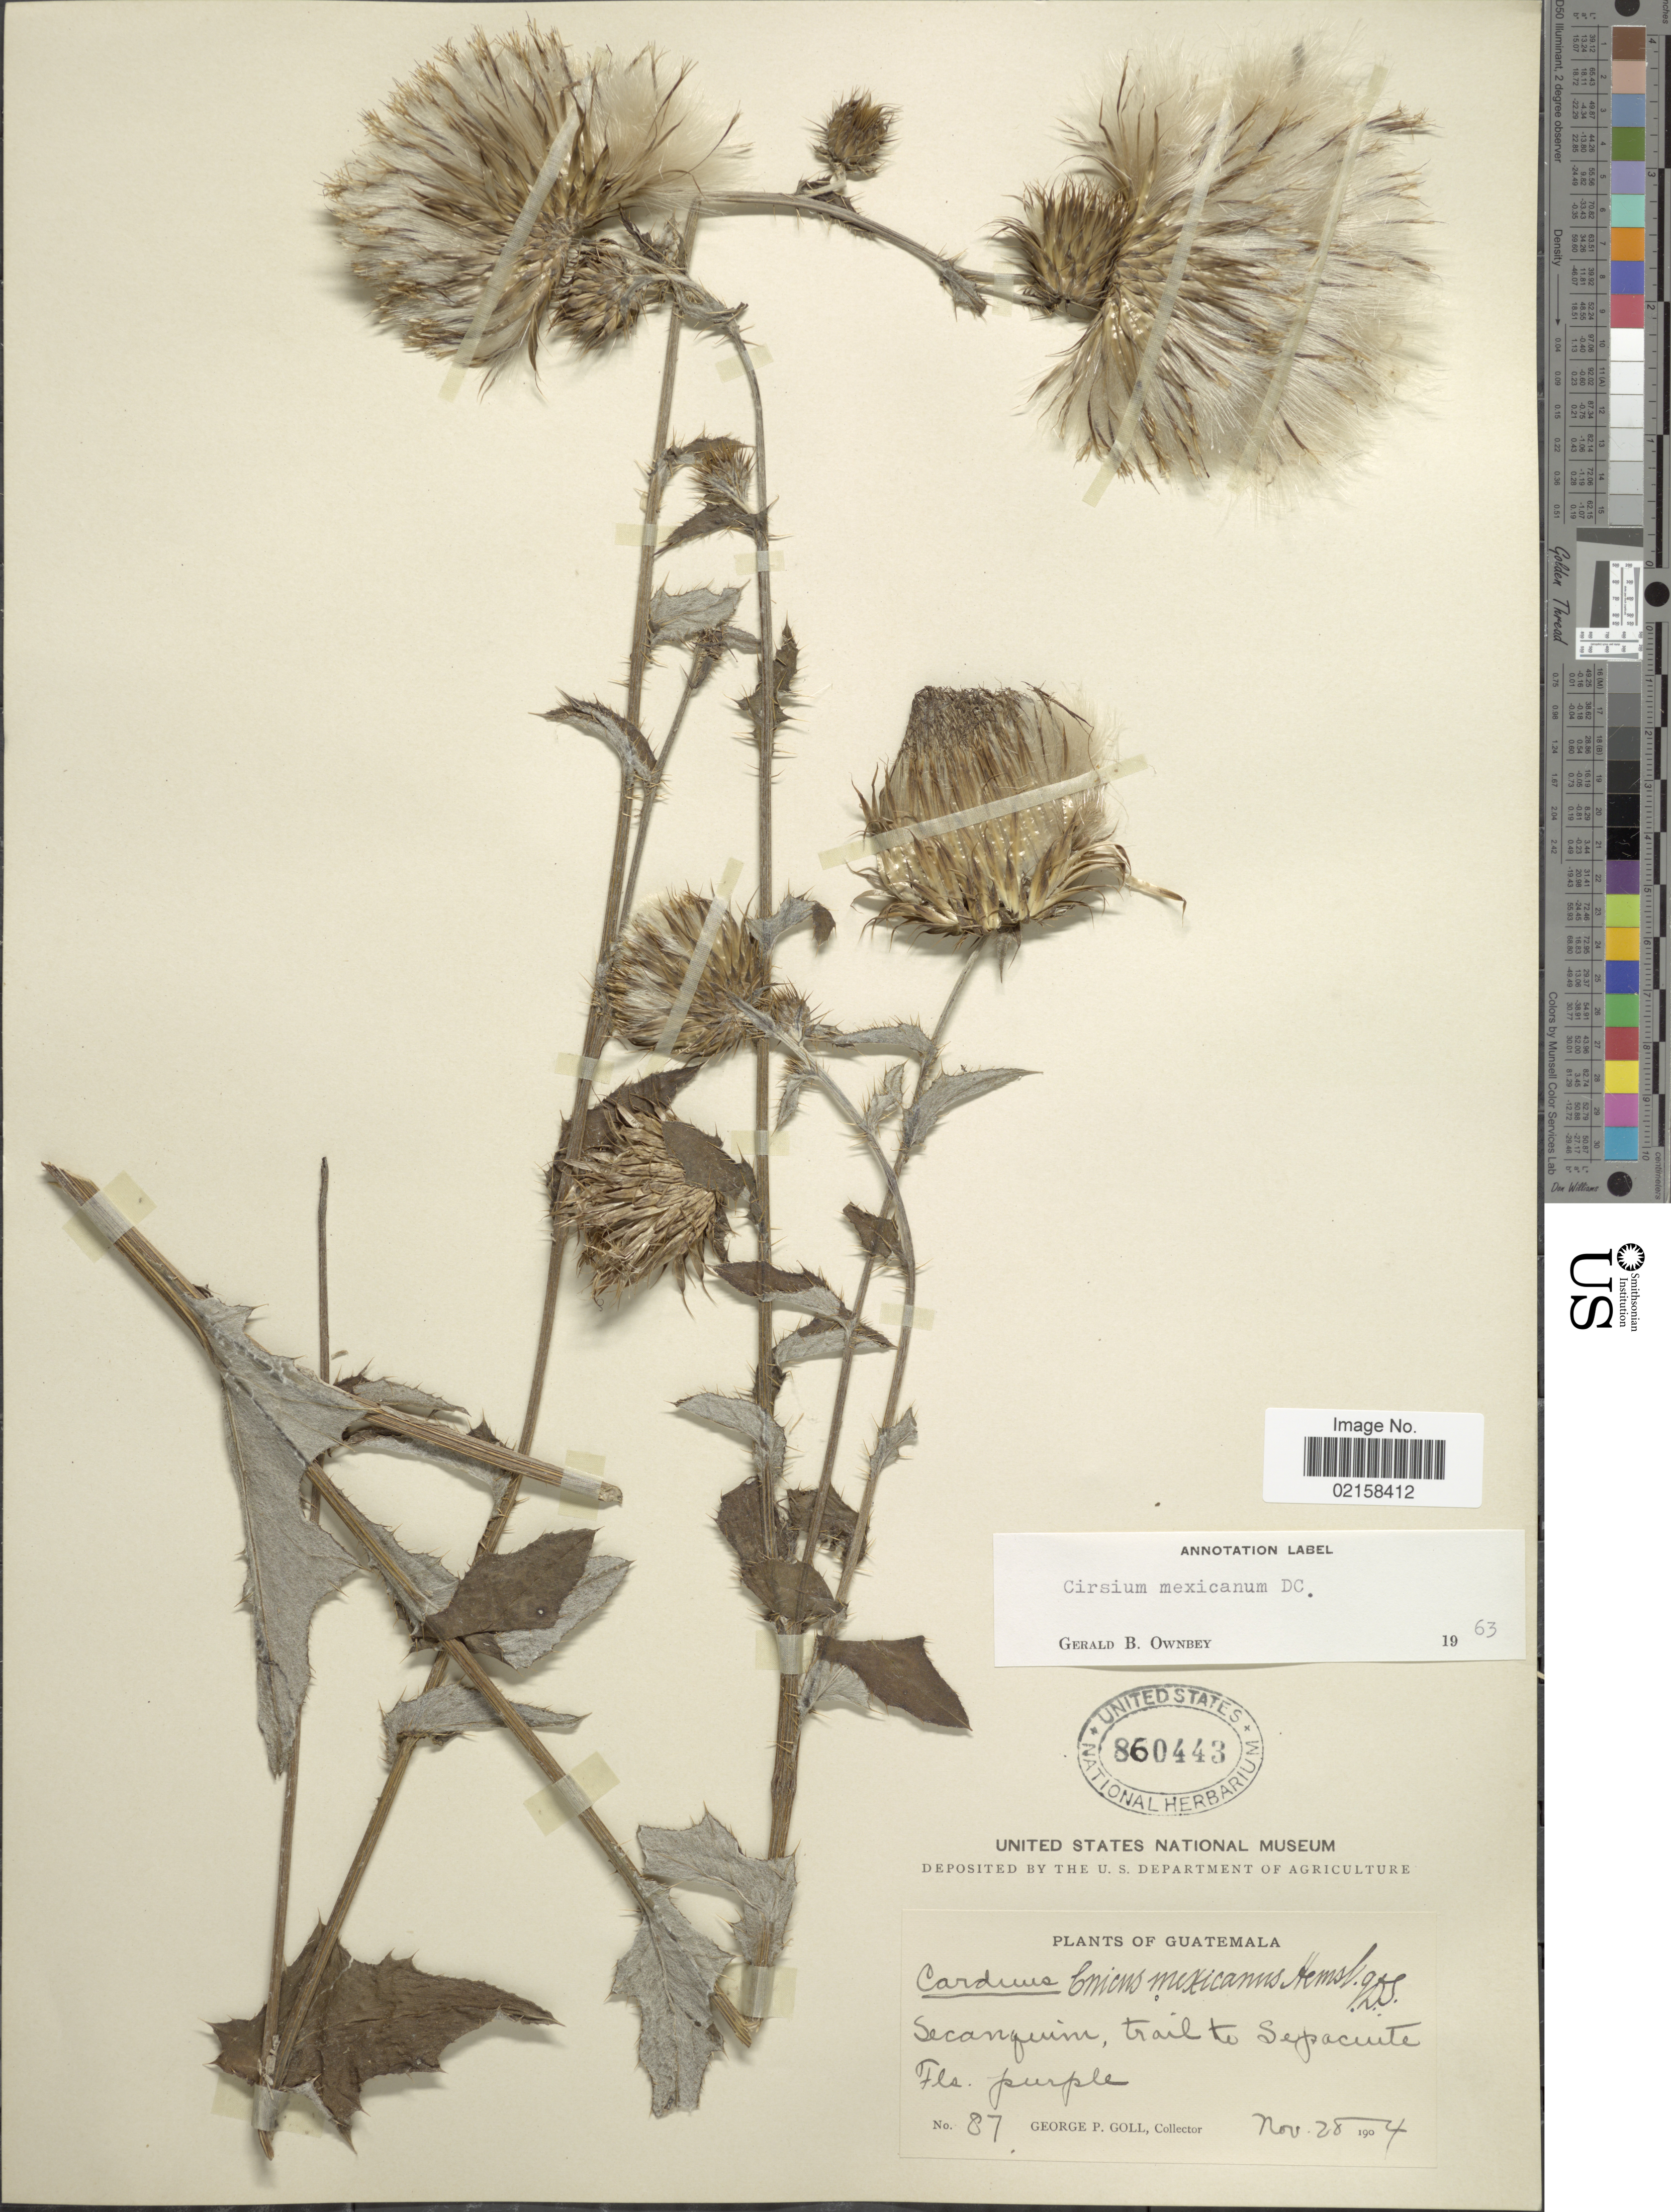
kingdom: Plantae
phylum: Tracheophyta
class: Magnoliopsida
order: Asterales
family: Asteraceae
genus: Cirsium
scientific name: Cirsium mexicanum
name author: DC.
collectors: G. P. Goll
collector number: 87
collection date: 1904-11-28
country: Guatemala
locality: Secanquim, trail to Sepacuite.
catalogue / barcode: US 860443